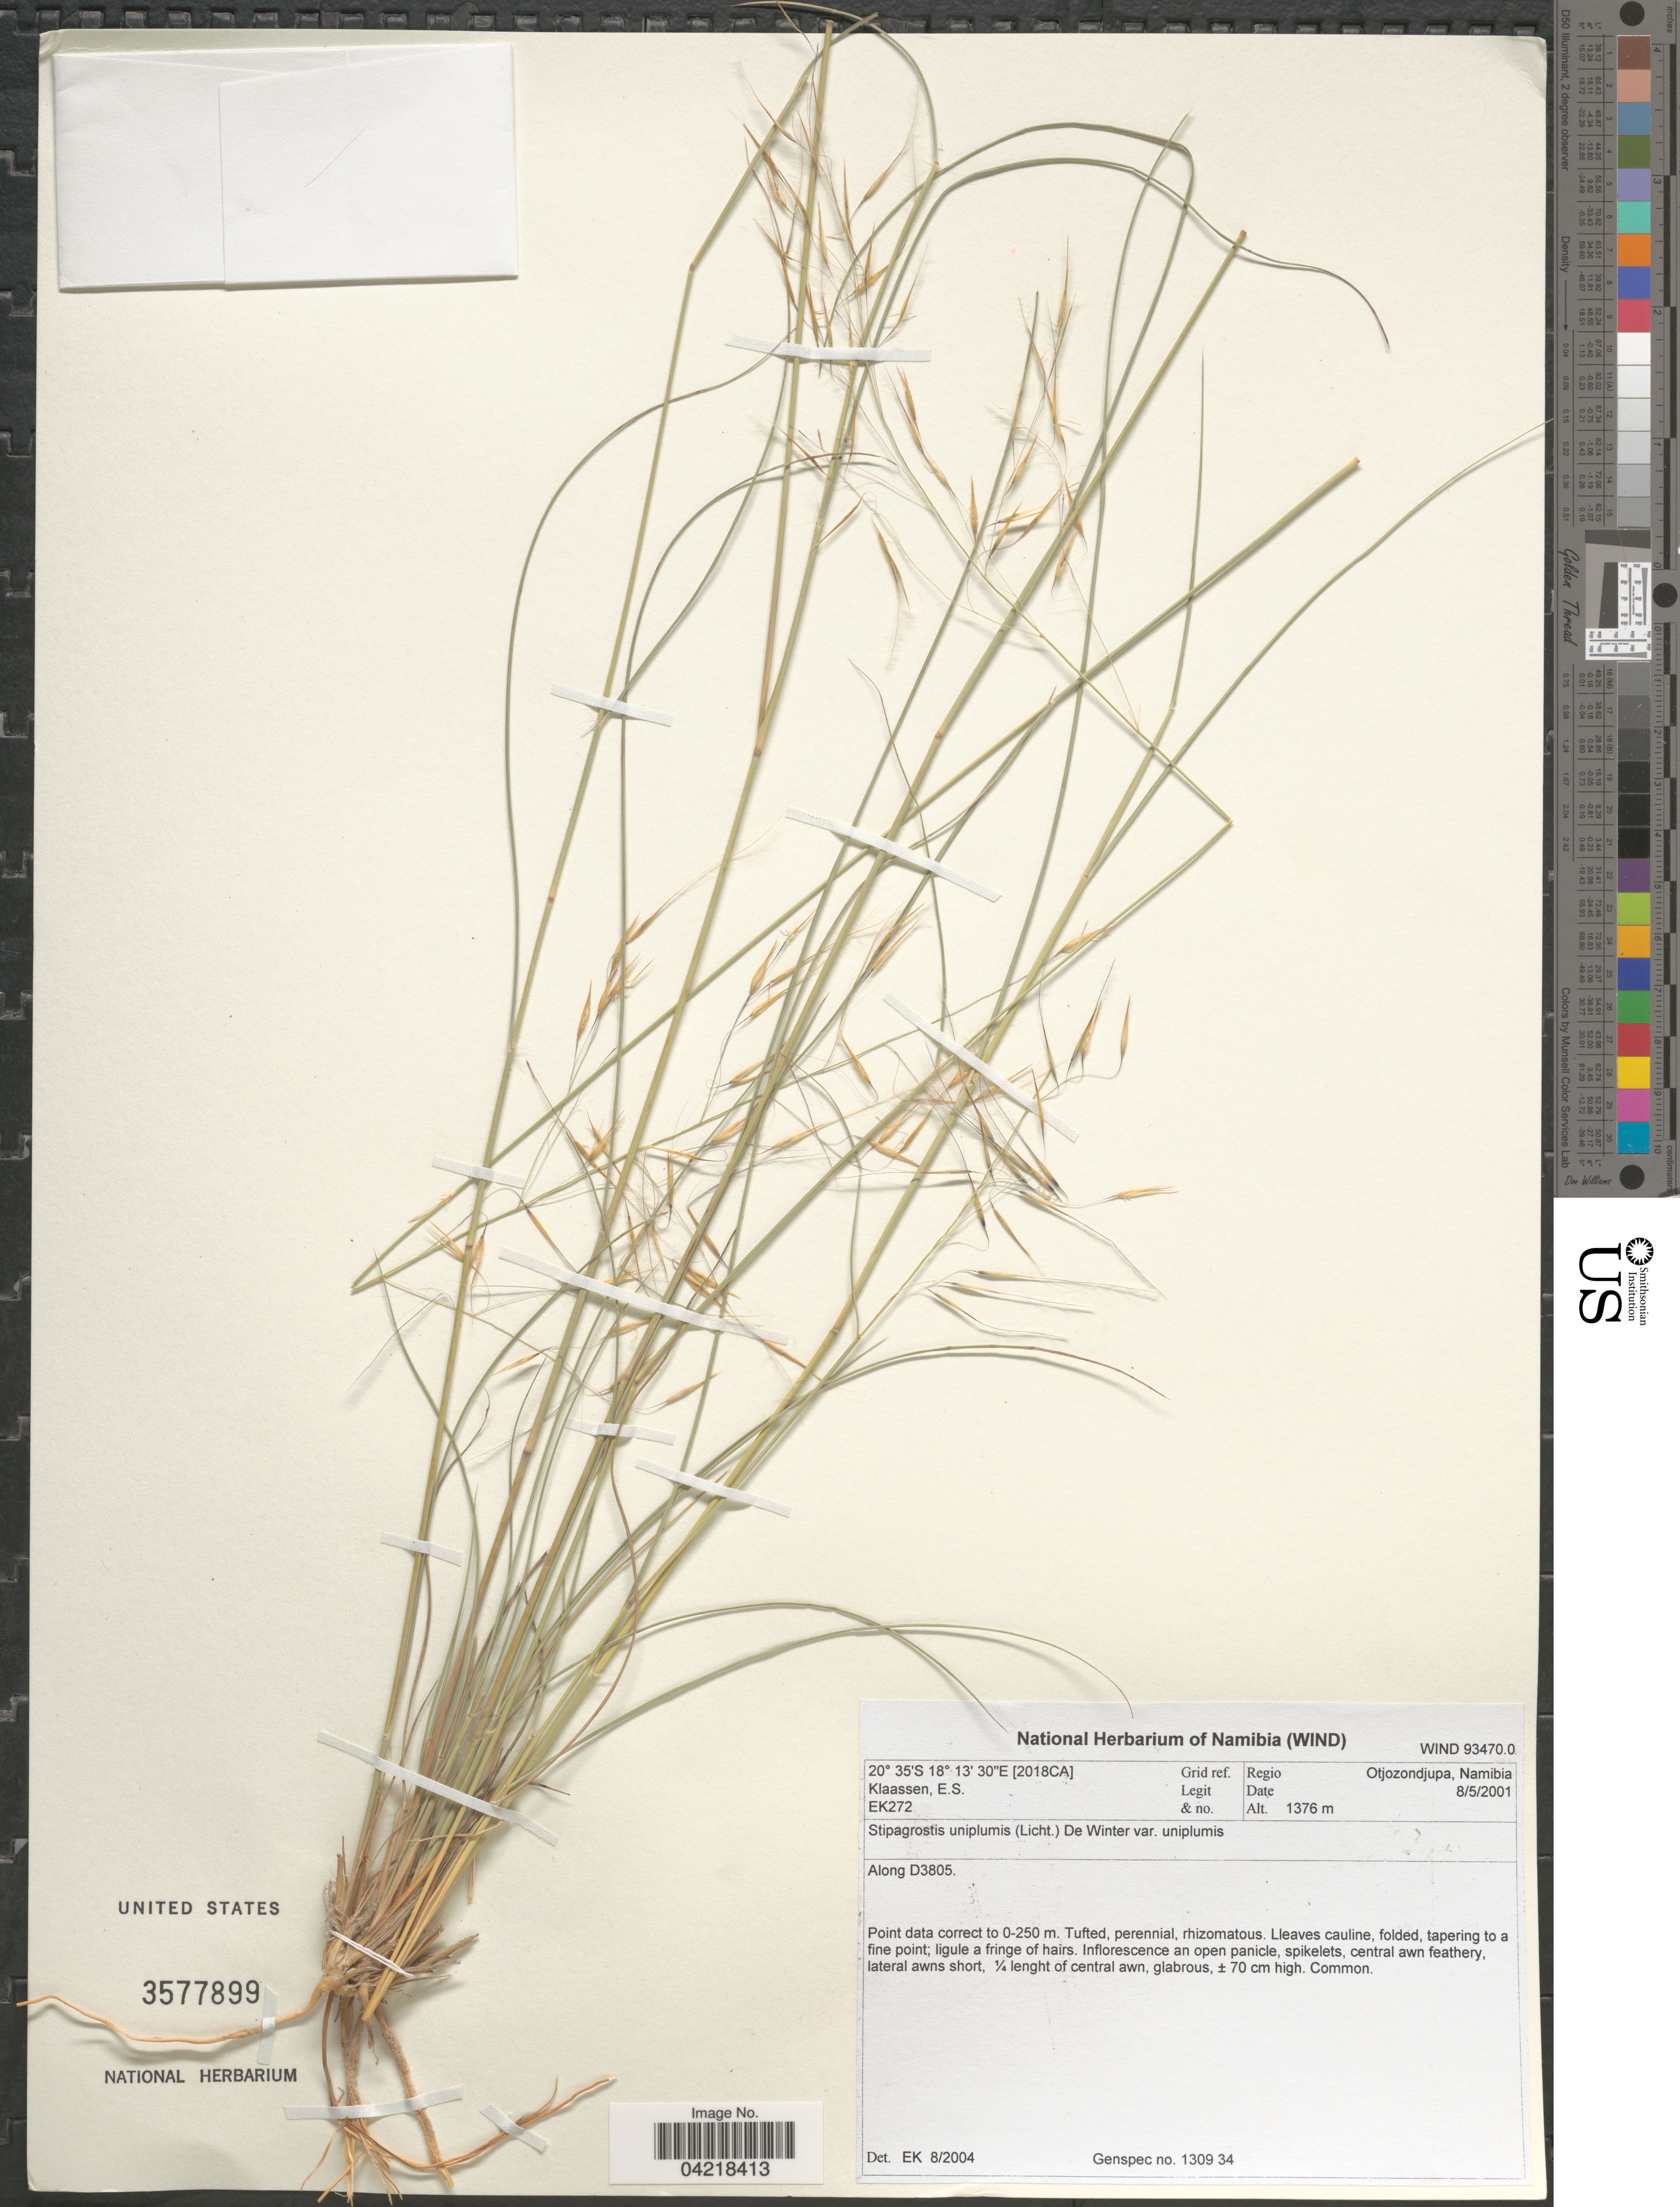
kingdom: Plantae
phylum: Tracheophyta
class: Liliopsida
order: Poales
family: Poaceae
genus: Stipagrostis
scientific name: Stipagrostis uniplumis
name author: (Licht.) De Winter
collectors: E. S. Klaassen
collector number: EK272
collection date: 2001-05-08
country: Namibia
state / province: Otjozondjupa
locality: Grid ref. [2018CA]. Regio Otjozondjupa, Namibia. Along D3805.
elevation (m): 1376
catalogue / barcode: US 3577899